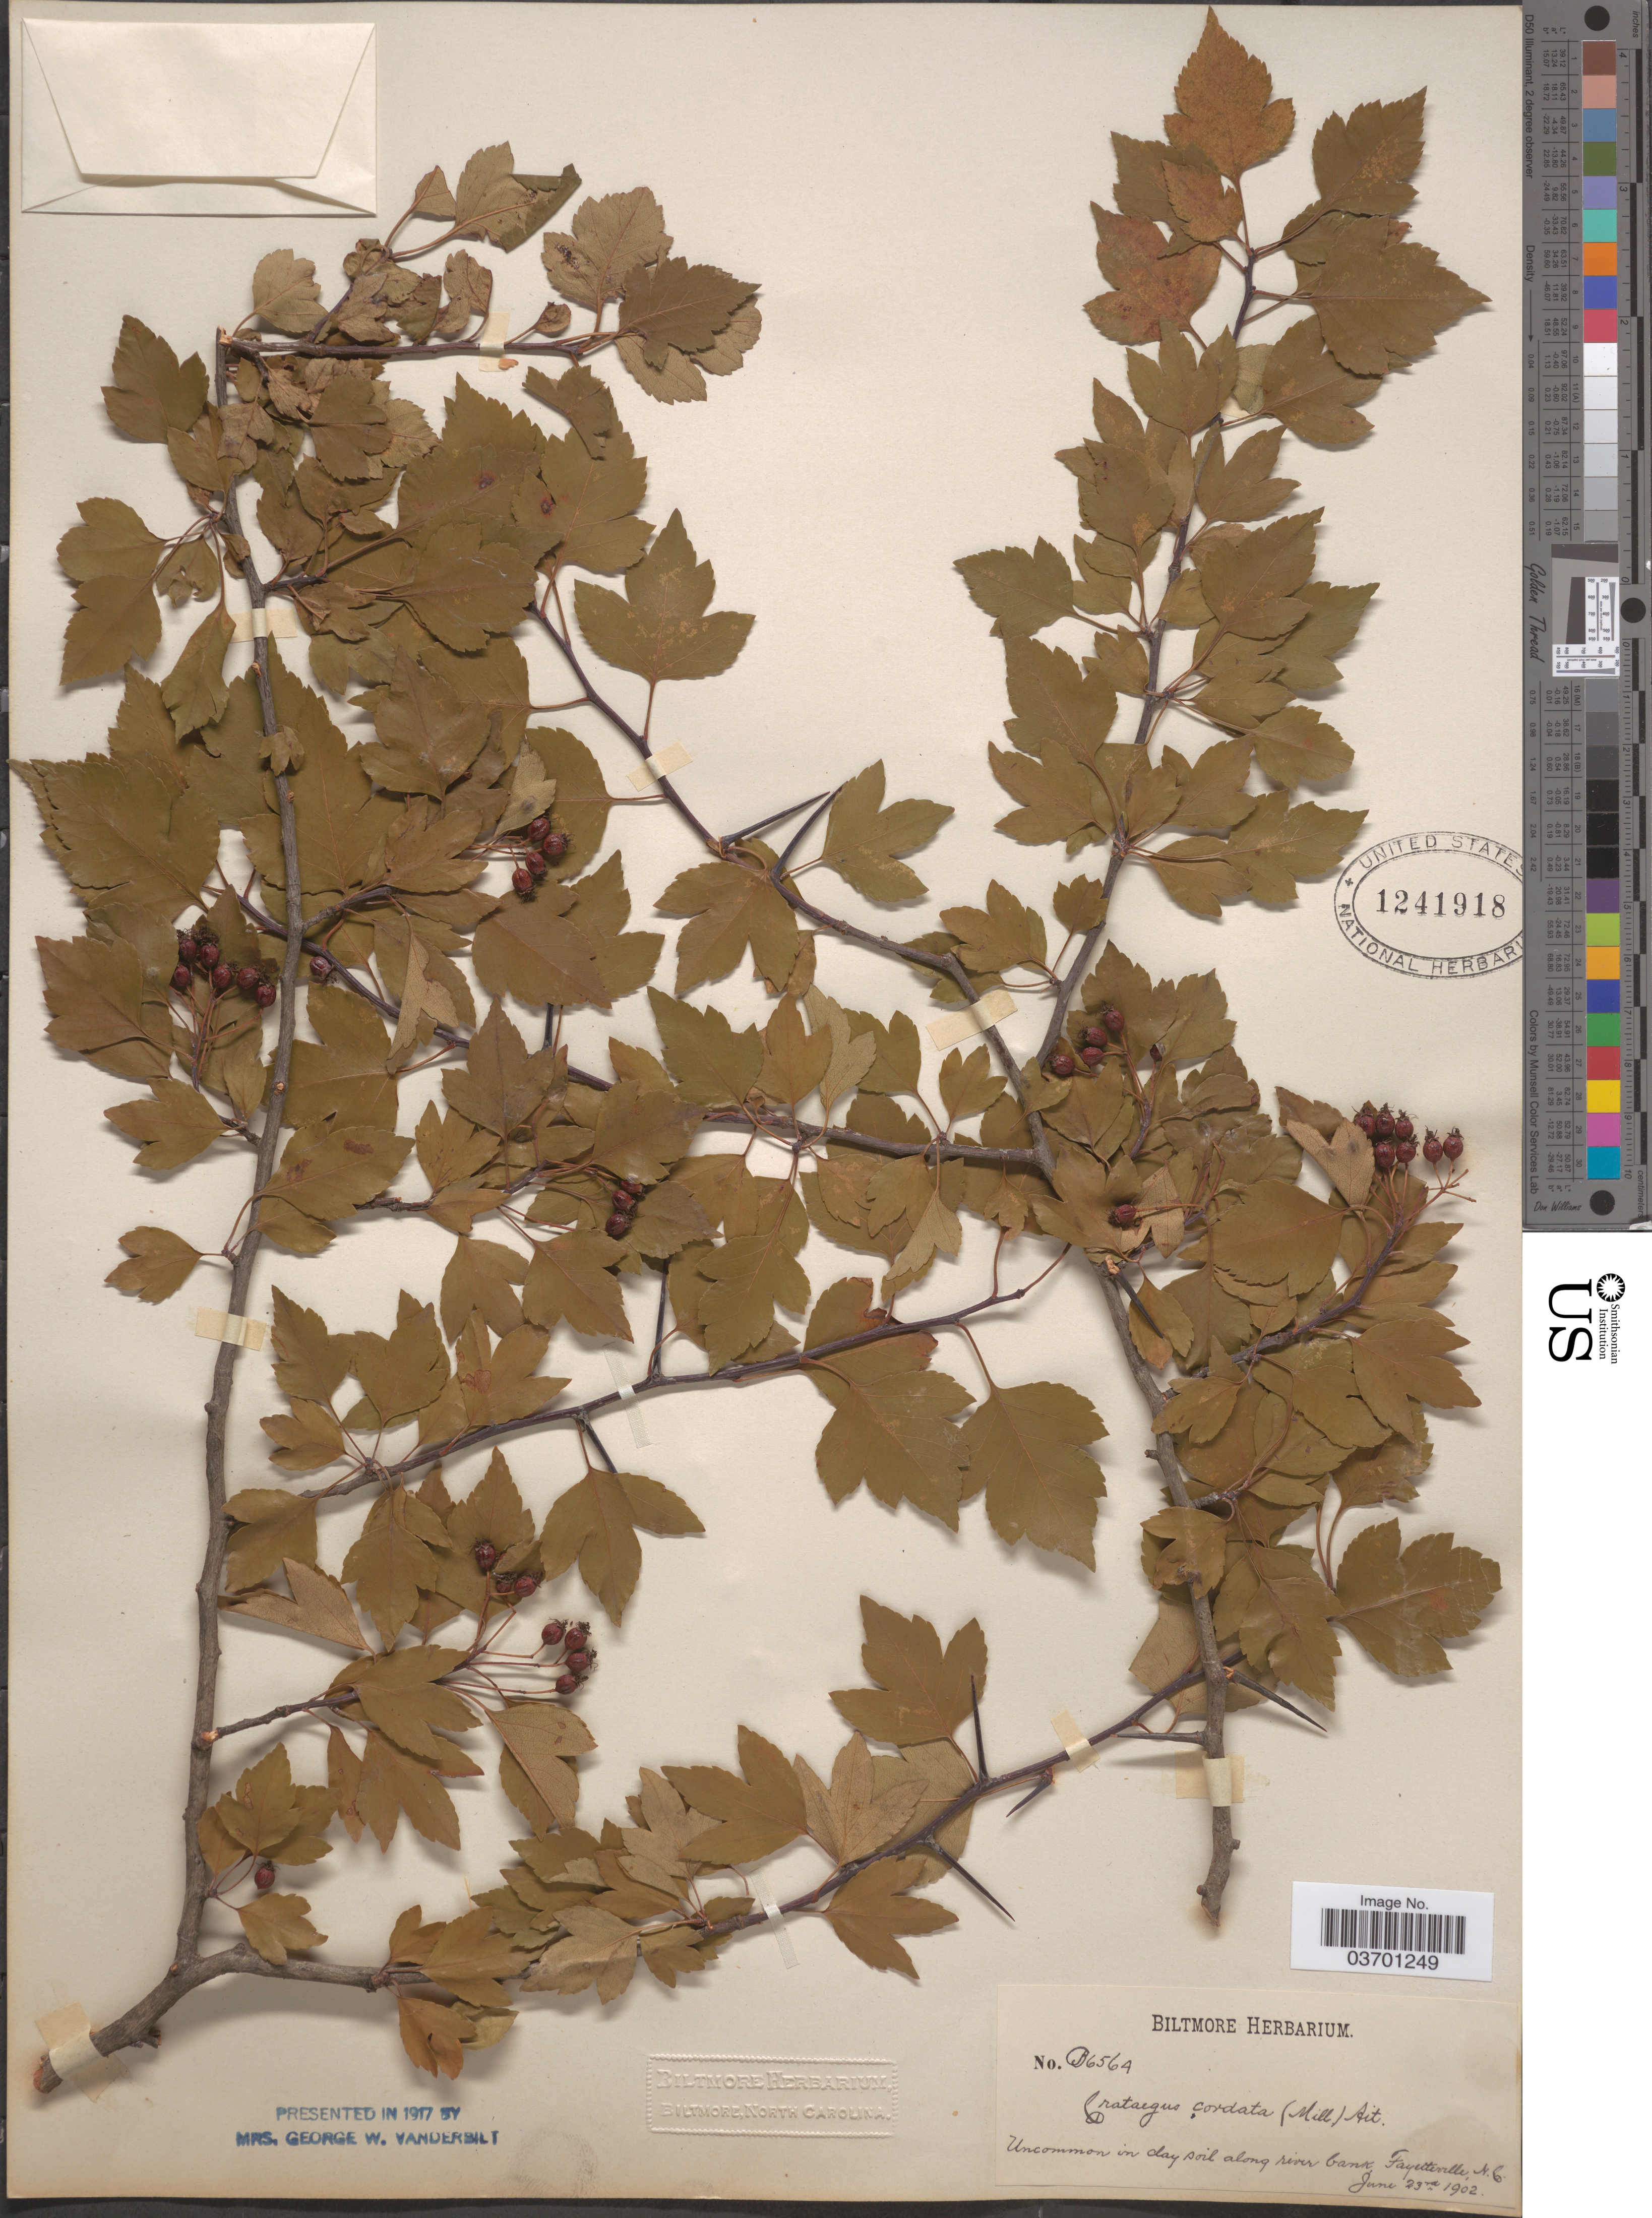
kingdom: Plantae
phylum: Tracheophyta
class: Magnoliopsida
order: Rosales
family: Rosaceae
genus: Crataegus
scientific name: Crataegus phaenopyrum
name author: (L. f.) Medik.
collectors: ex herb. Biltmore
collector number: B6564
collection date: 1902-06-23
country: United States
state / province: North Carolina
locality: Fayetteville.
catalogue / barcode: US 1241918